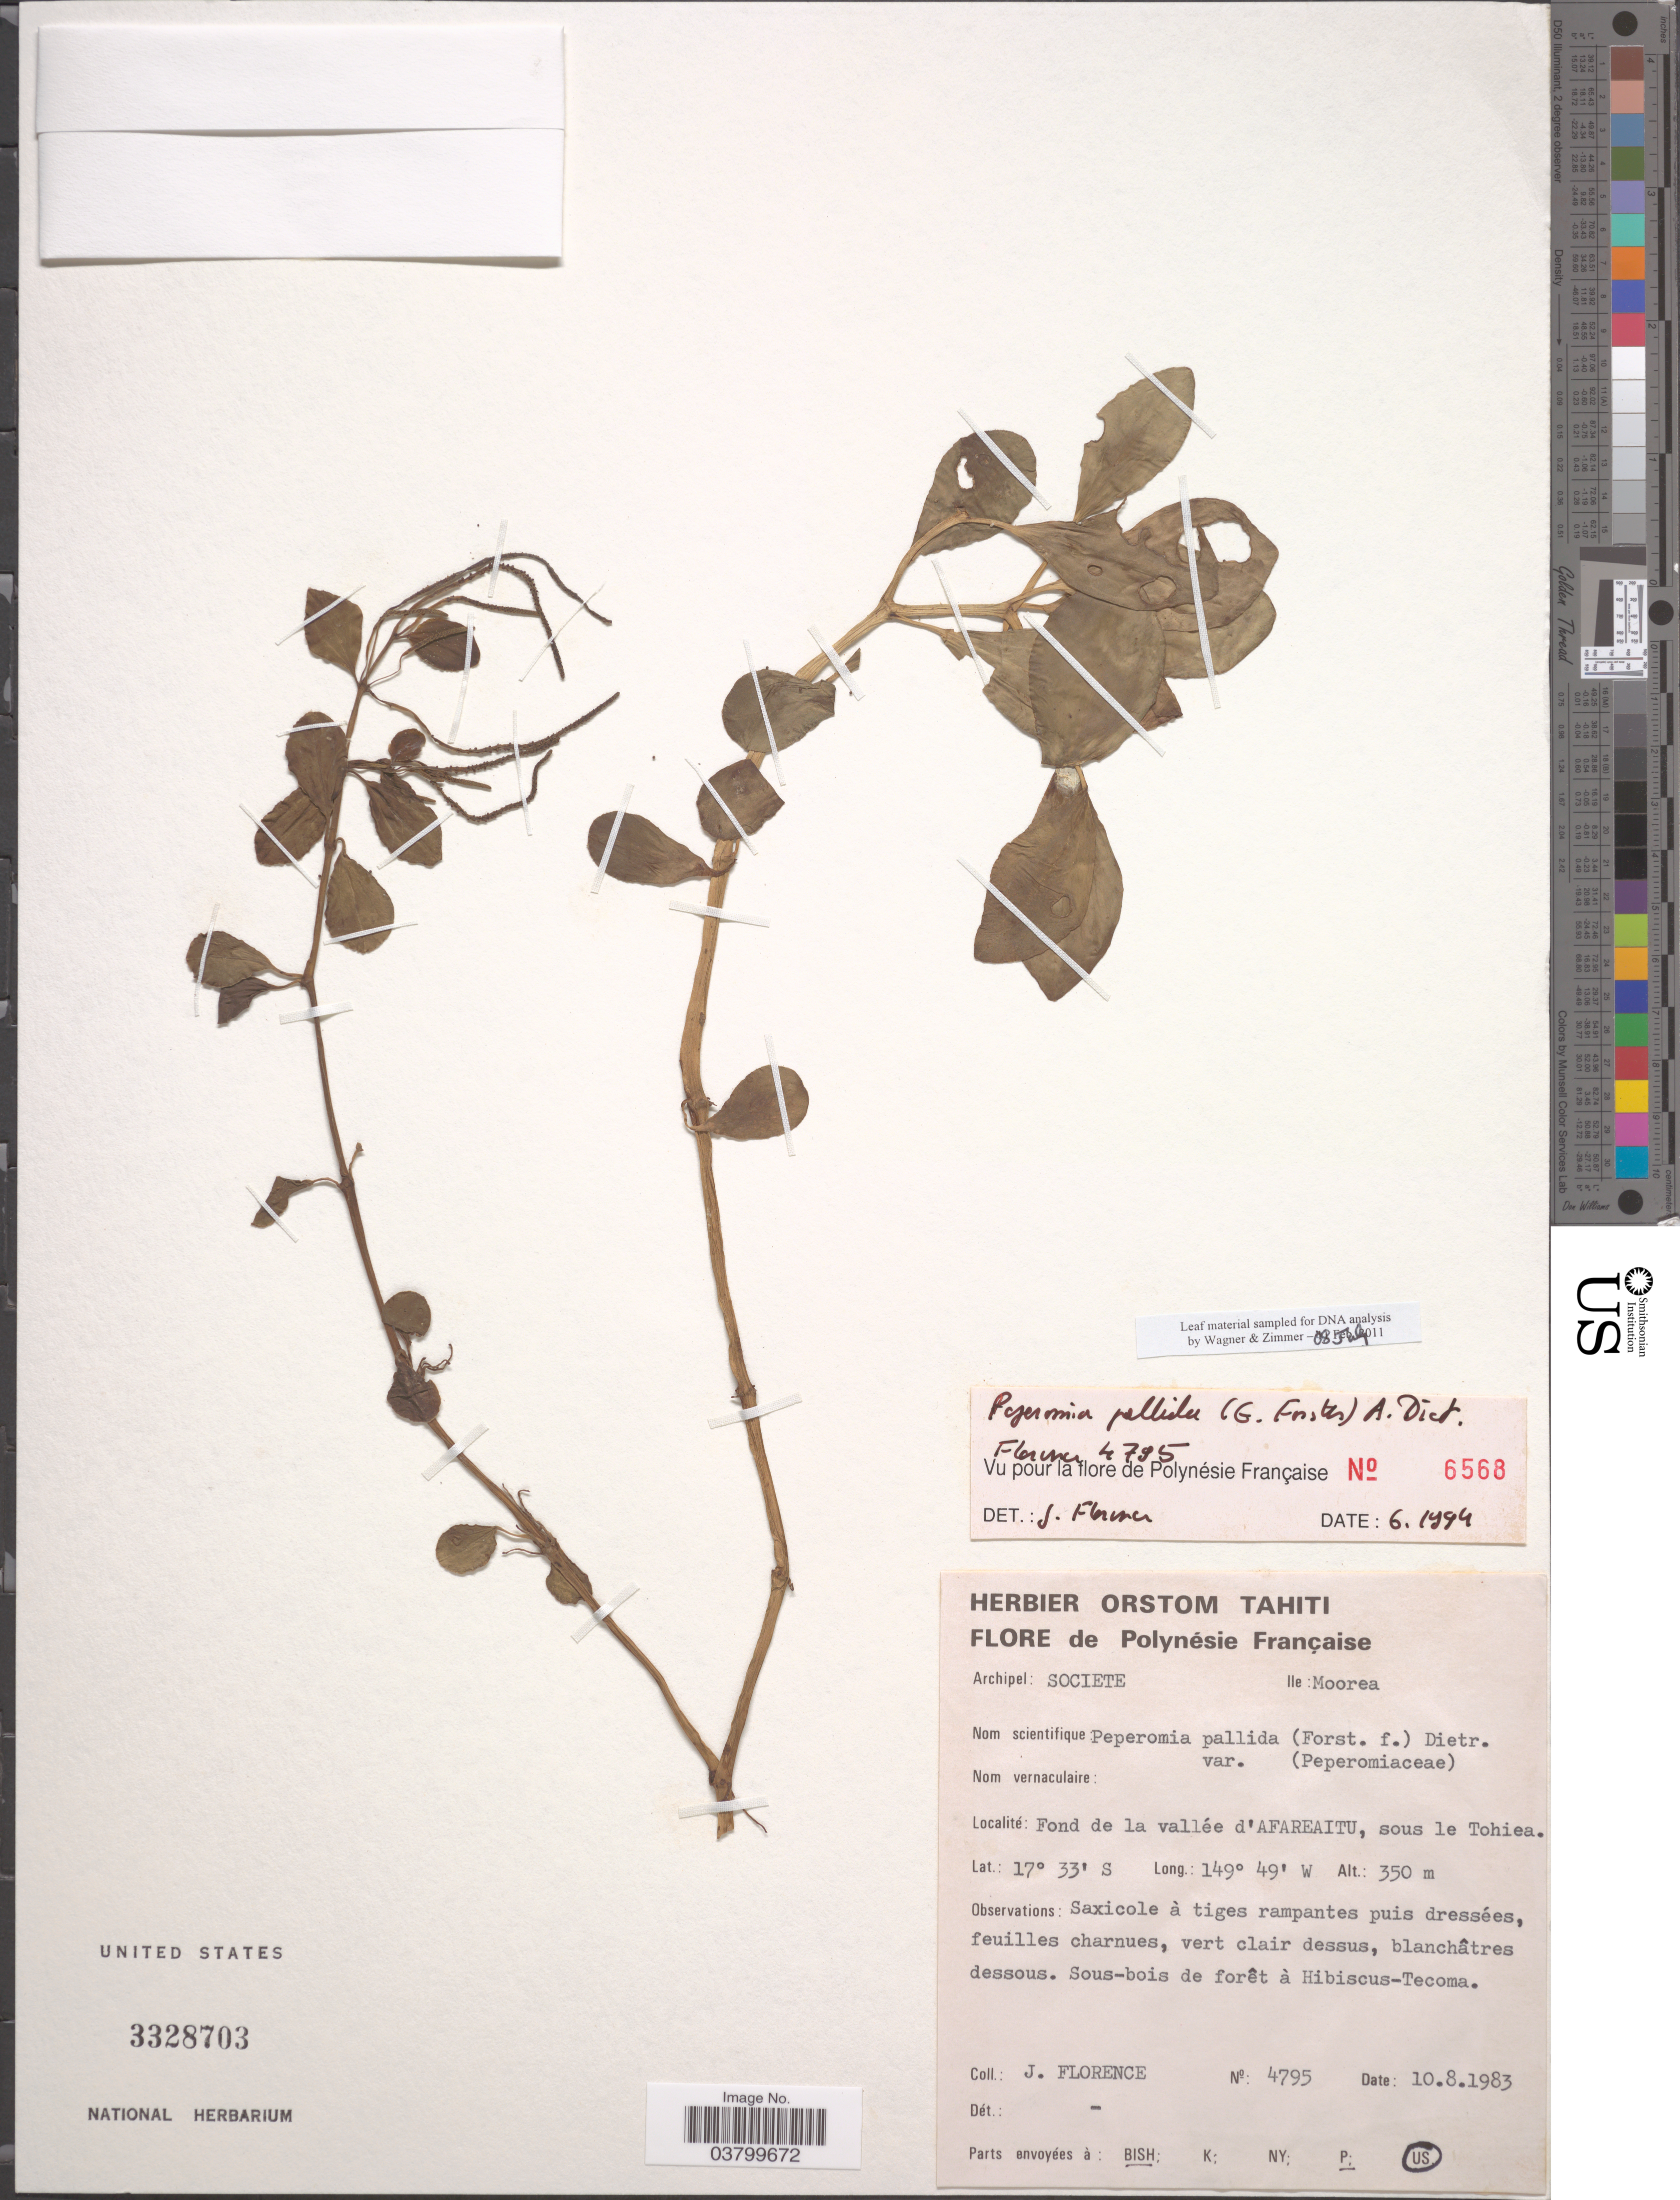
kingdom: Plantae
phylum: Tracheophyta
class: Magnoliopsida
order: Piperales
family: Piperaceae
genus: Peperomia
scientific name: Peperomia pallida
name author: (G. Forst.) Dietr.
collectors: J. Florence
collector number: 4795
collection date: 1983-08-10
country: French Polynesia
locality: Archipel: Societe. Ile: Moorea. Fond de la vallée d'Afareaitu, sous le Tohiea.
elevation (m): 350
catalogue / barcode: US 3328703